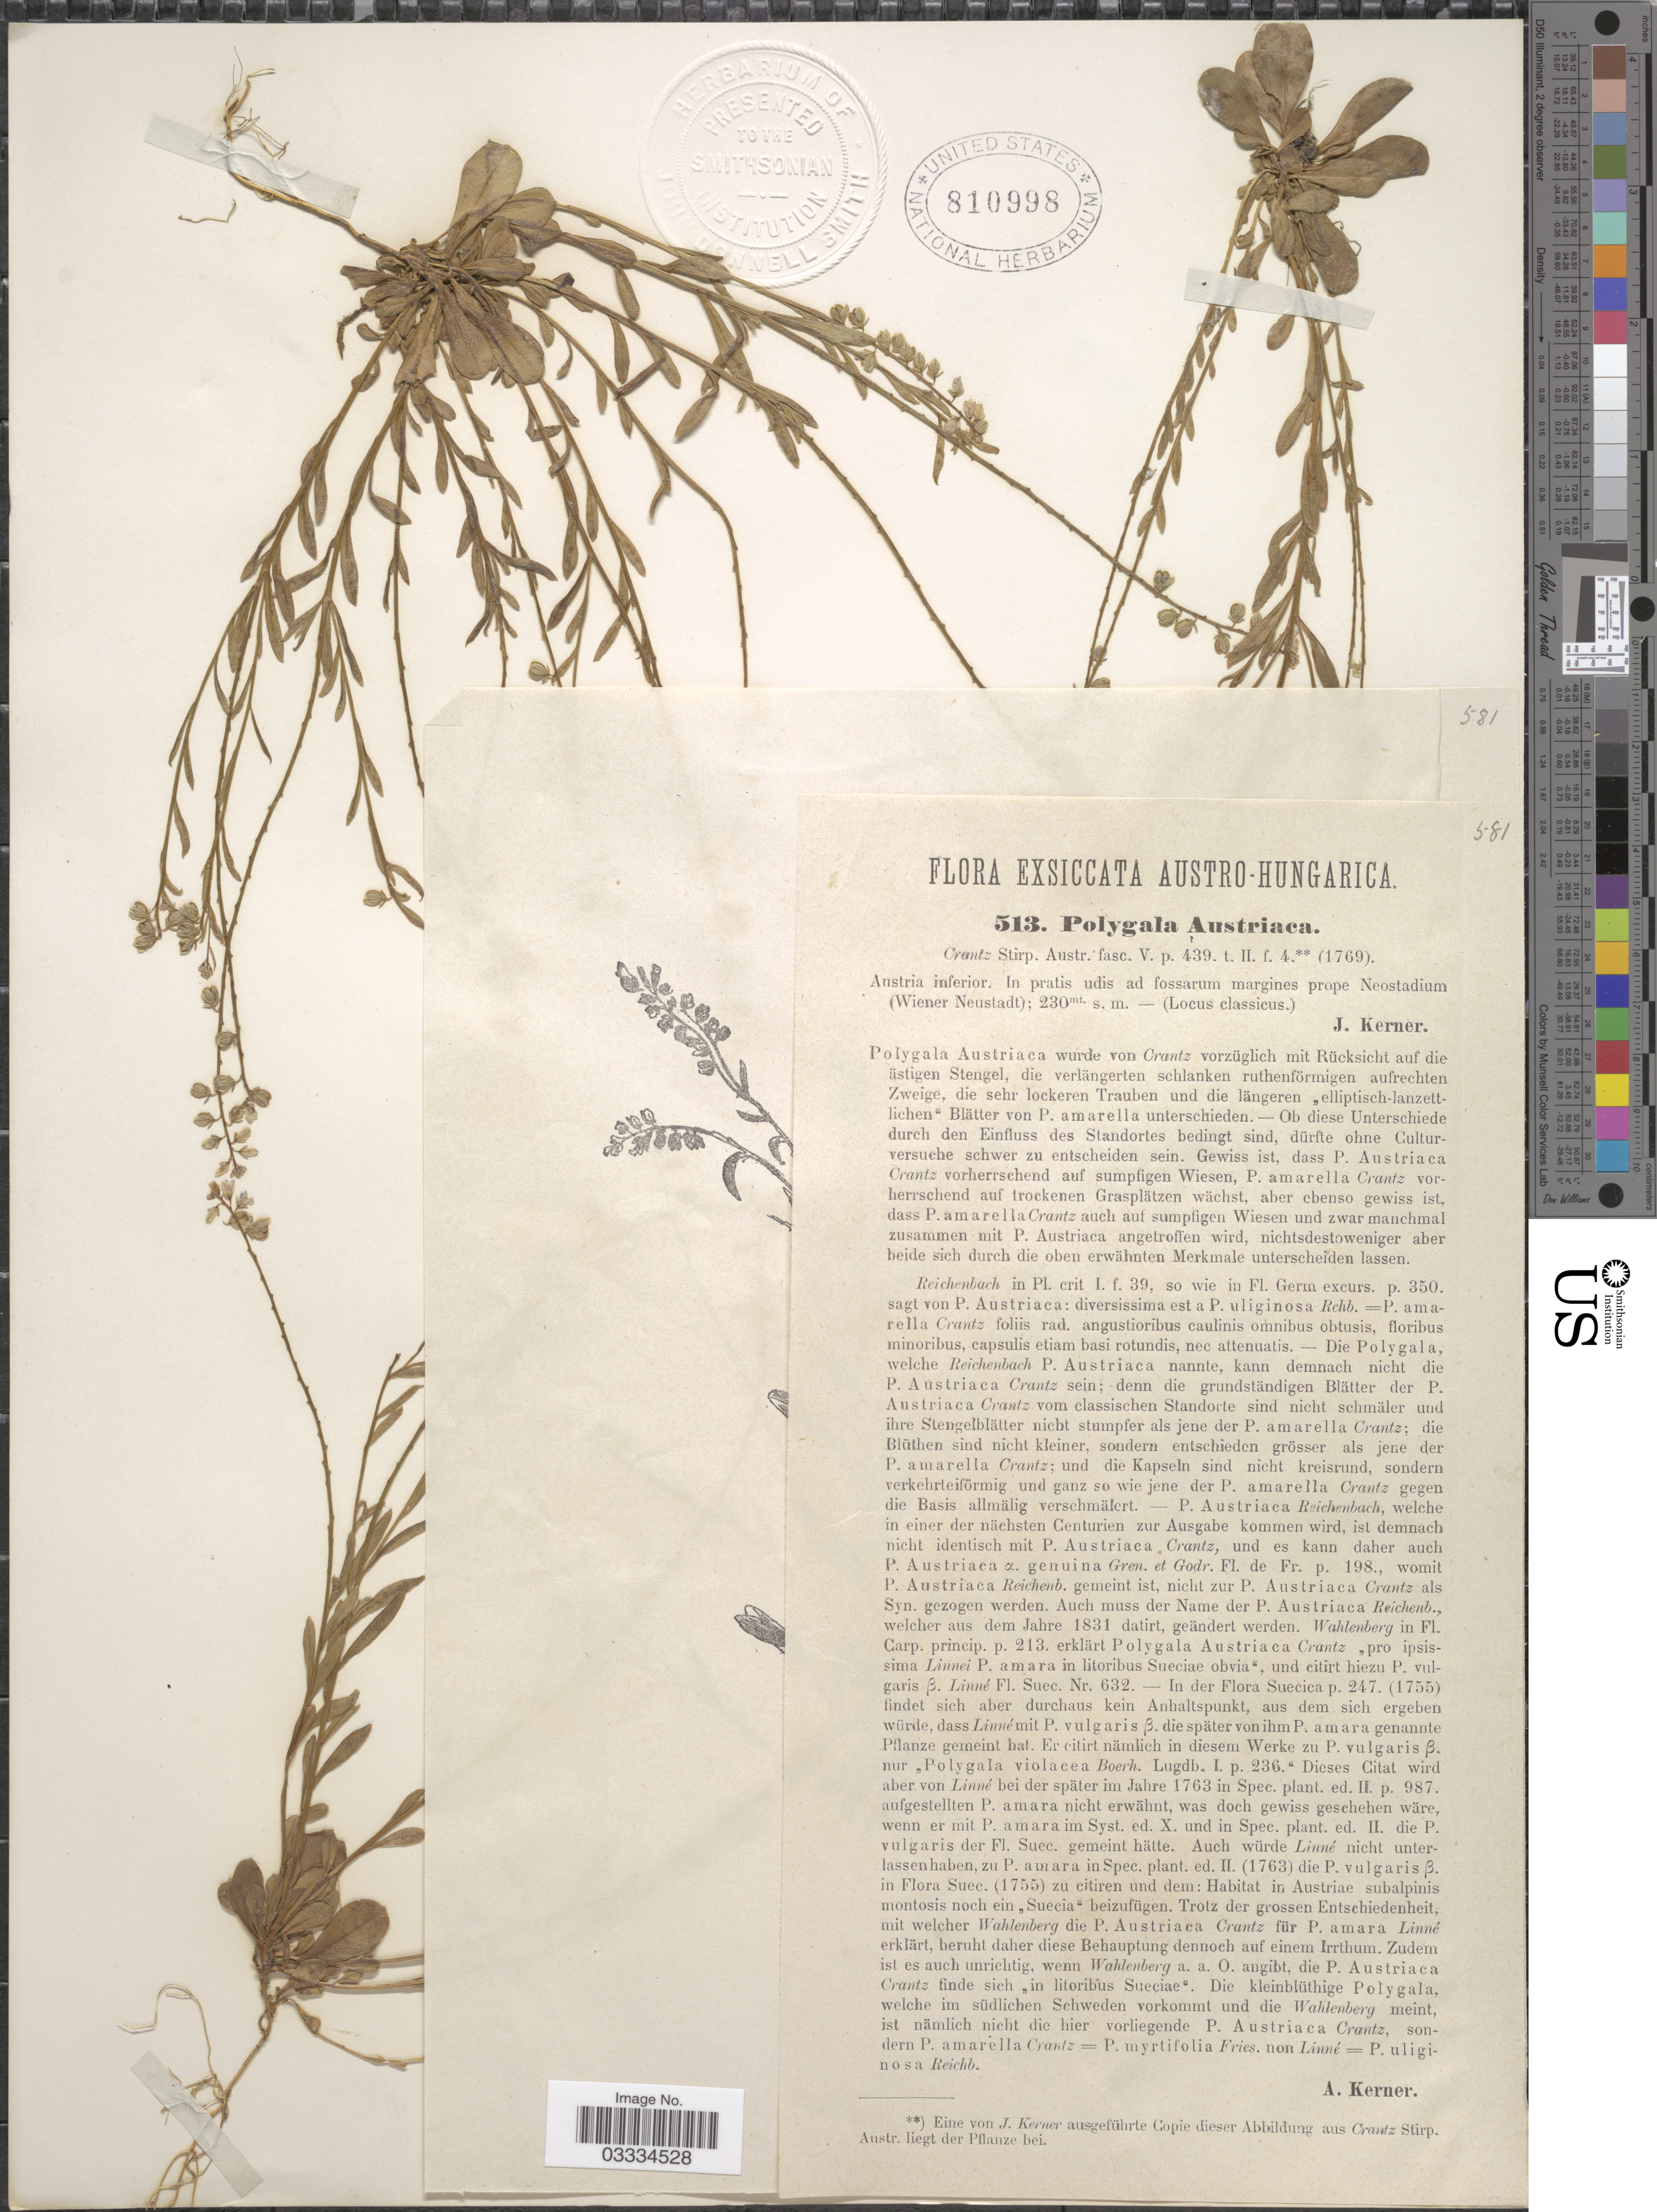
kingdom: Plantae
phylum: Tracheophyta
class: Magnoliopsida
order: Fabales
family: Polygalaceae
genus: Polygala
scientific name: Polygala austriaca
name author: Crantz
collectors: A. Kerner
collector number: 513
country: Austria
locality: Austro-Hungarica. Austria inferior. In pratis udis ad fossarum margines prope Neostadium (Wiener Neustadt).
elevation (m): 230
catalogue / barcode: US 810998